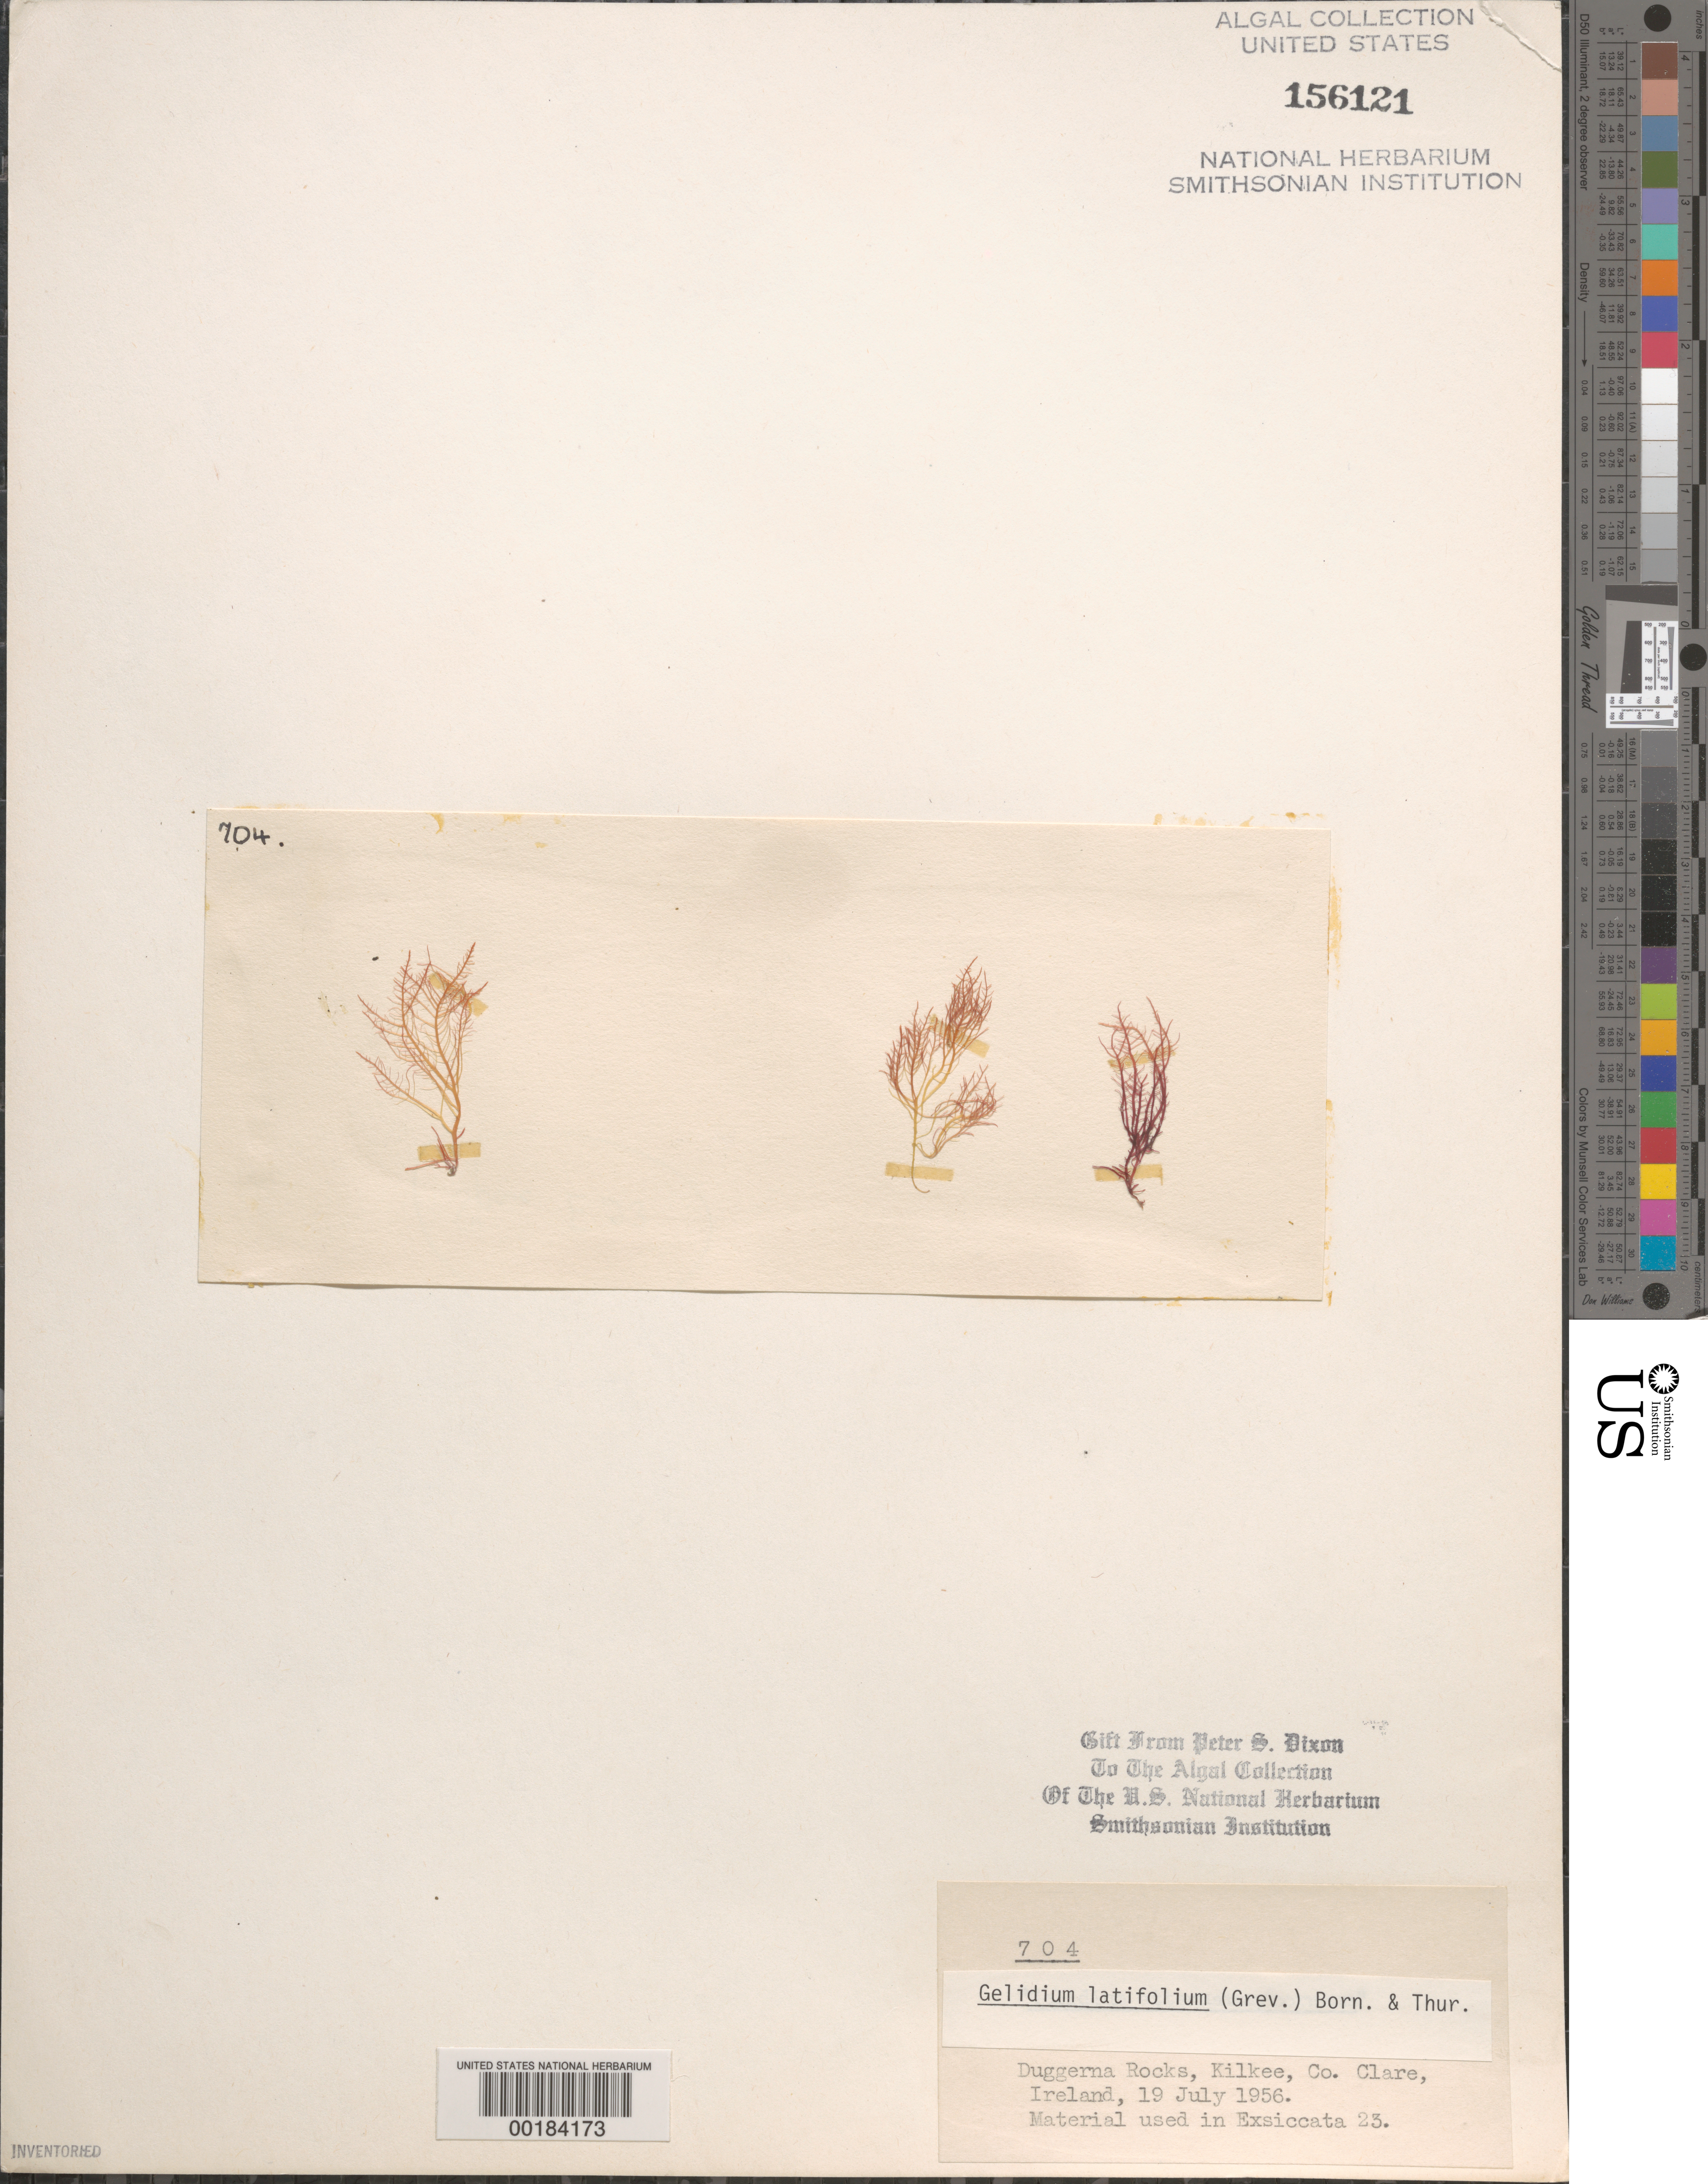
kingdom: Plantae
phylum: Rhodophyta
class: Florideophyceae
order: Gelidiales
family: Gelidiaceae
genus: Gelidium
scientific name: Gelidium spinosum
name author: (S.G. Gmel.) P.C. Silva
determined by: Algae name updating Project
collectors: P. S. Dixon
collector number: PSD 704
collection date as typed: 19 Jul 1956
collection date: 1956-07-19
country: Ireland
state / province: Munster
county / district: Clare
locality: Duggerna Rocks, Kilkee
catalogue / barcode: US 156121